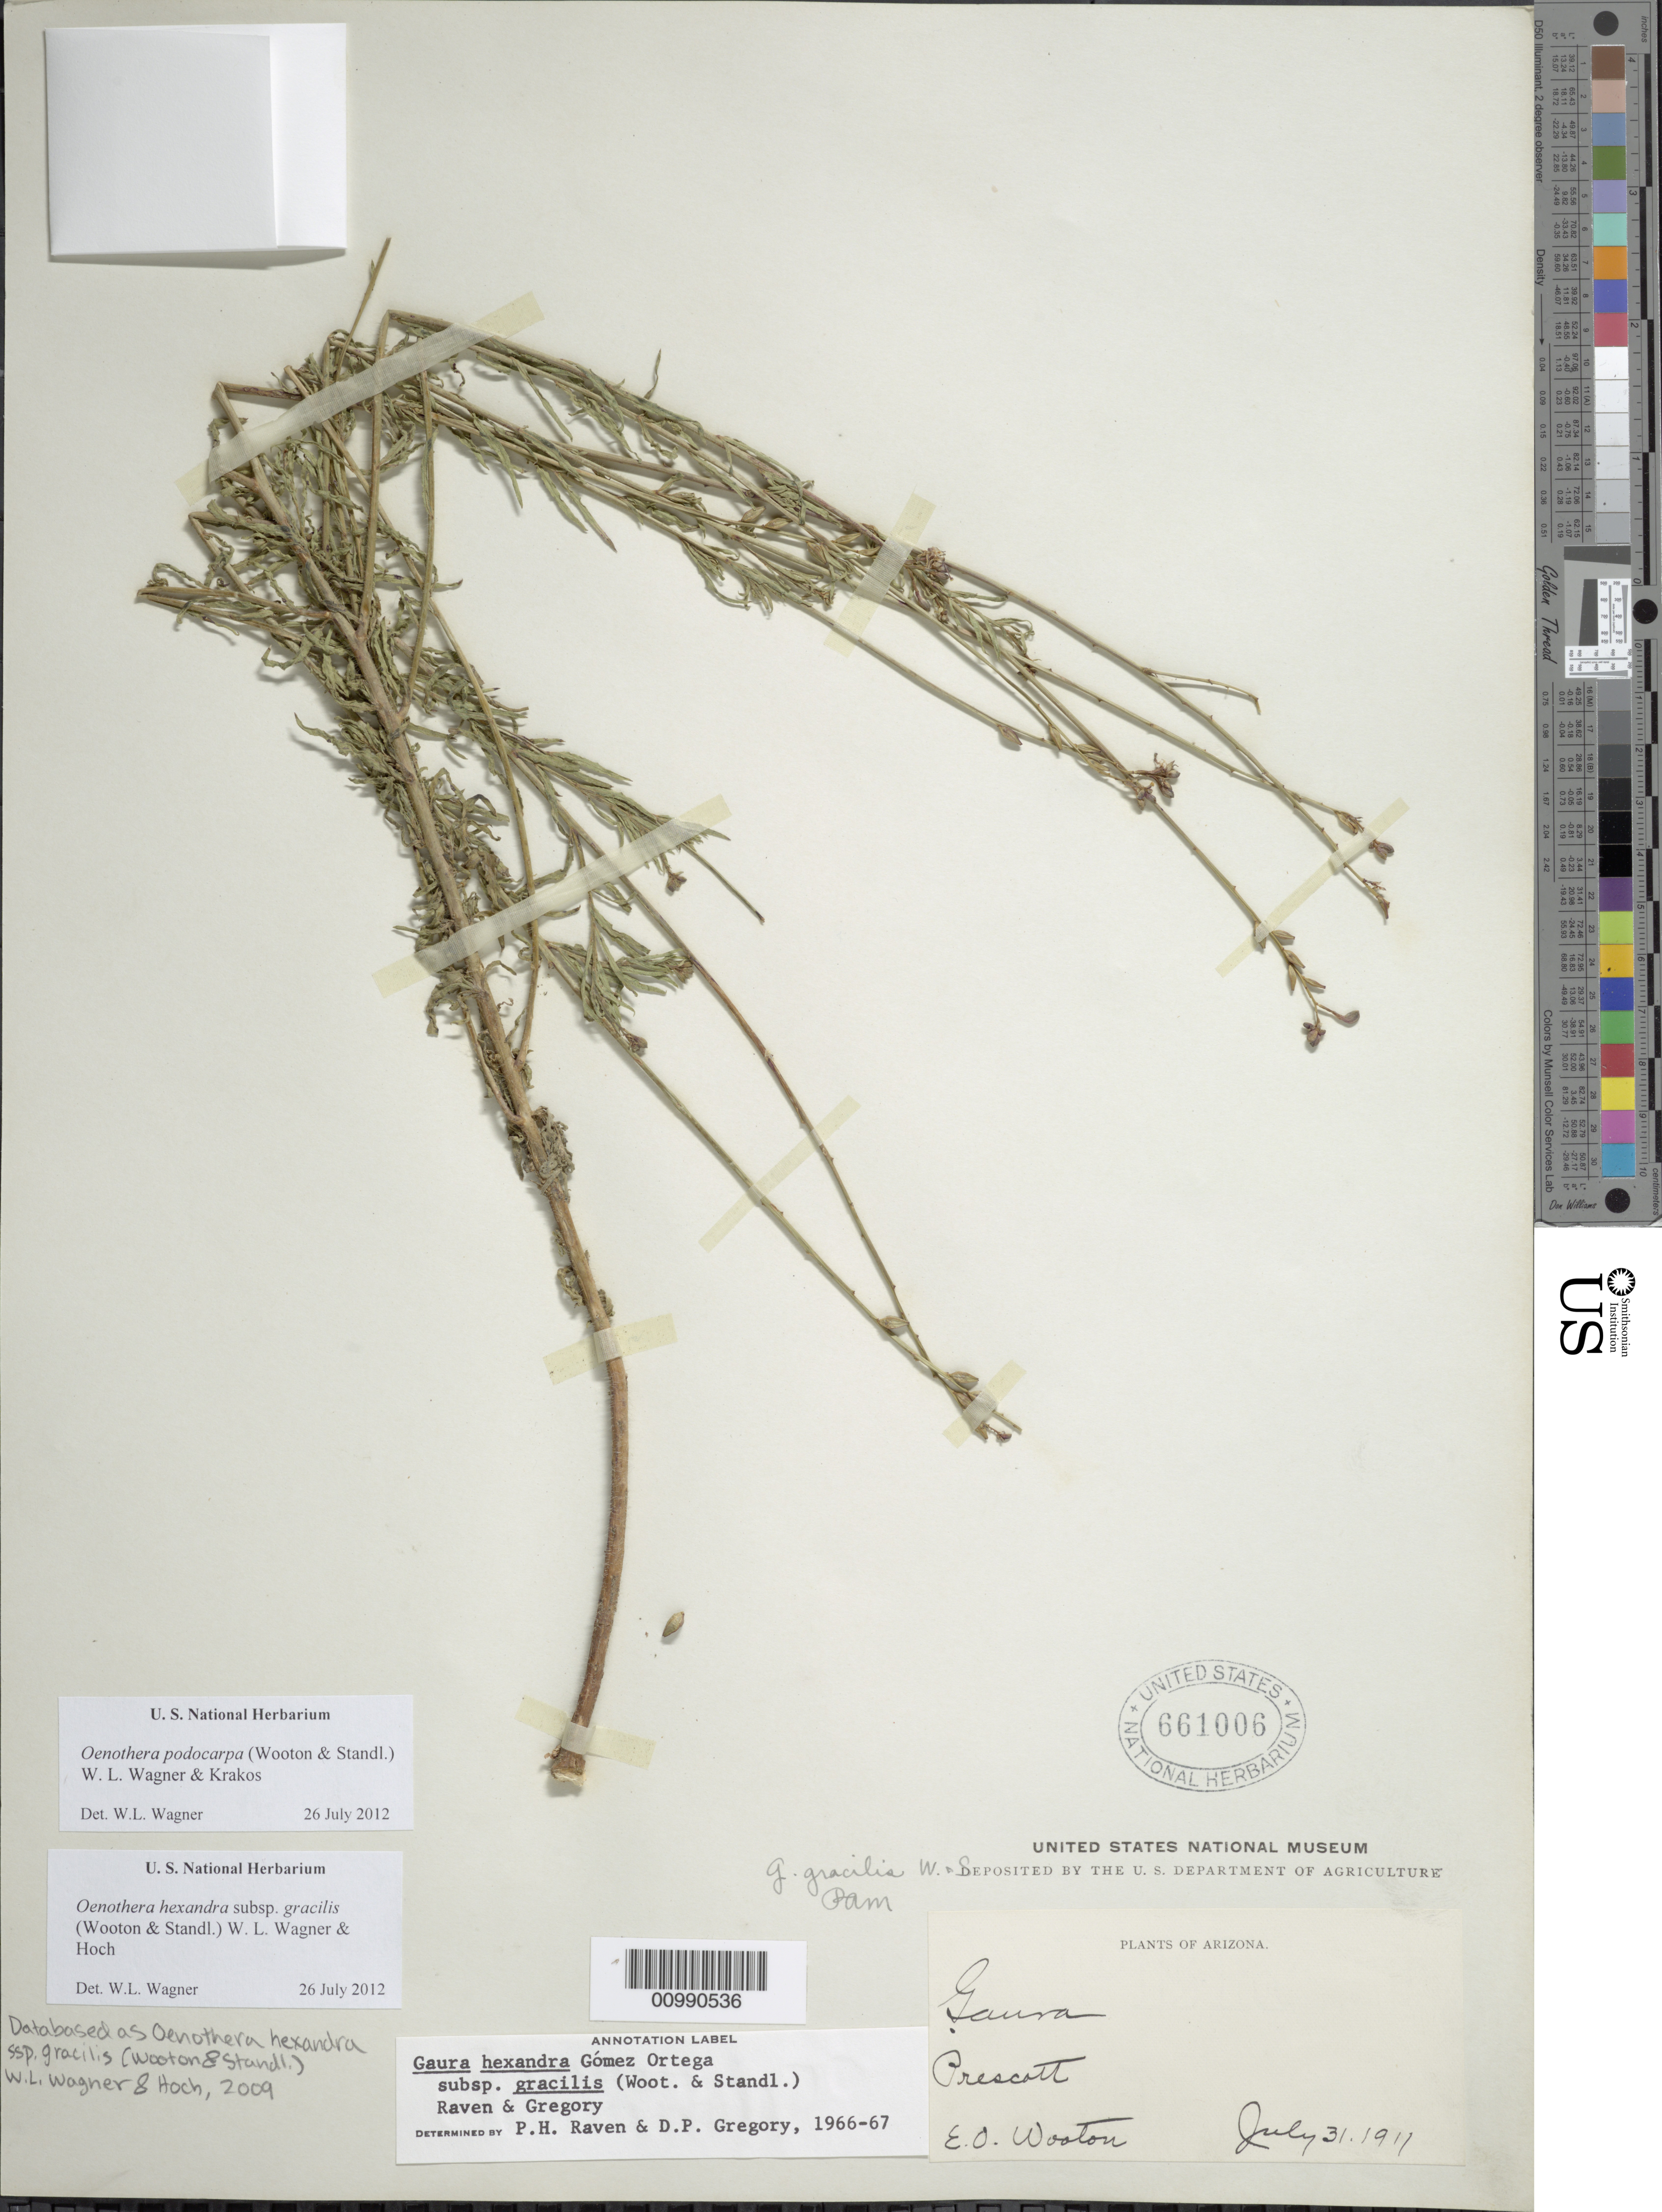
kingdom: Plantae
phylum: Tracheophyta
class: Magnoliopsida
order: Myrtales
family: Onagraceae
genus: Oenothera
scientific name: Oenothera podocarpa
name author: (Wooton & Standl.) Krakos & W.L. Wagner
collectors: E. O. Wooton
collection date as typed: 31 Jul 1911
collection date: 1911-07-31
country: United States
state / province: Arizona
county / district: Yavapai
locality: Prescott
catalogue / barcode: US 661006